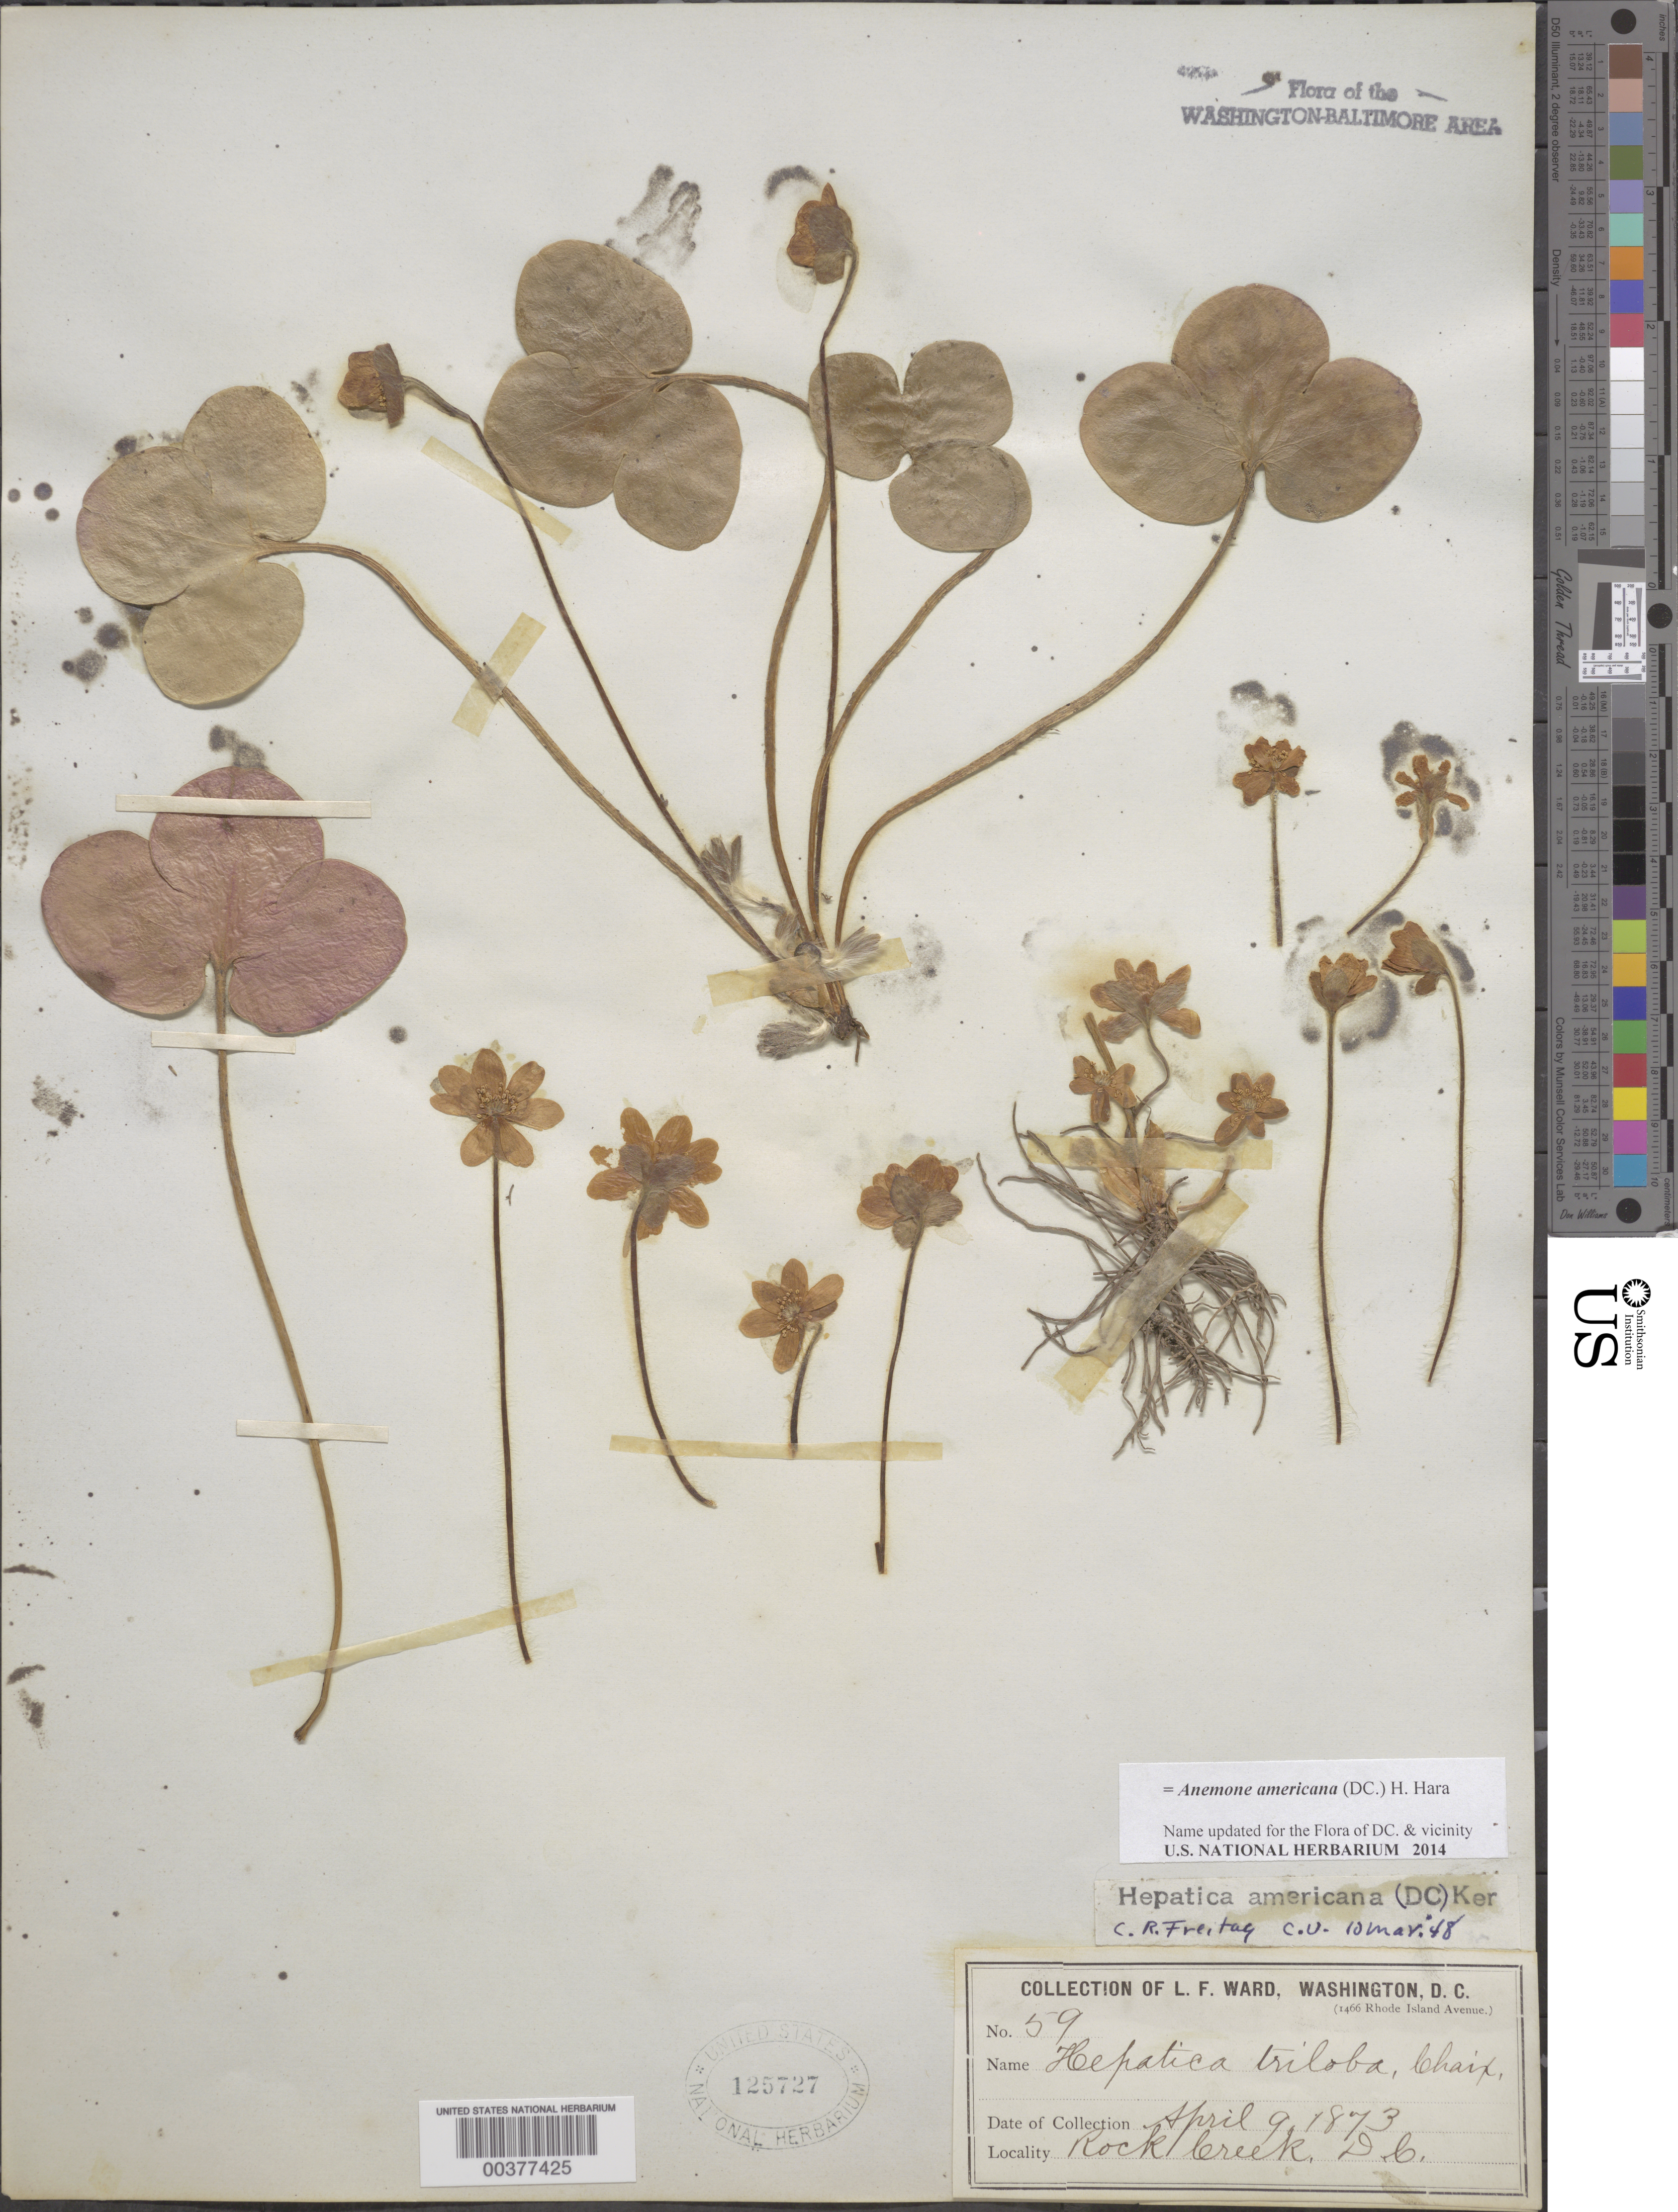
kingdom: Plantae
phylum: Tracheophyta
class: Magnoliopsida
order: Ranunculales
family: Ranunculaceae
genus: Hepatica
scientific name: Hepatica americana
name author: (DC.) Ker Gawl.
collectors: L. F. Ward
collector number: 59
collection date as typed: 09 Apr 1873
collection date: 1873-04-09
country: United States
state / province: District of Columbia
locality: Rock Creek Rock Creek Park and Vicinity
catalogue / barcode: US 125727